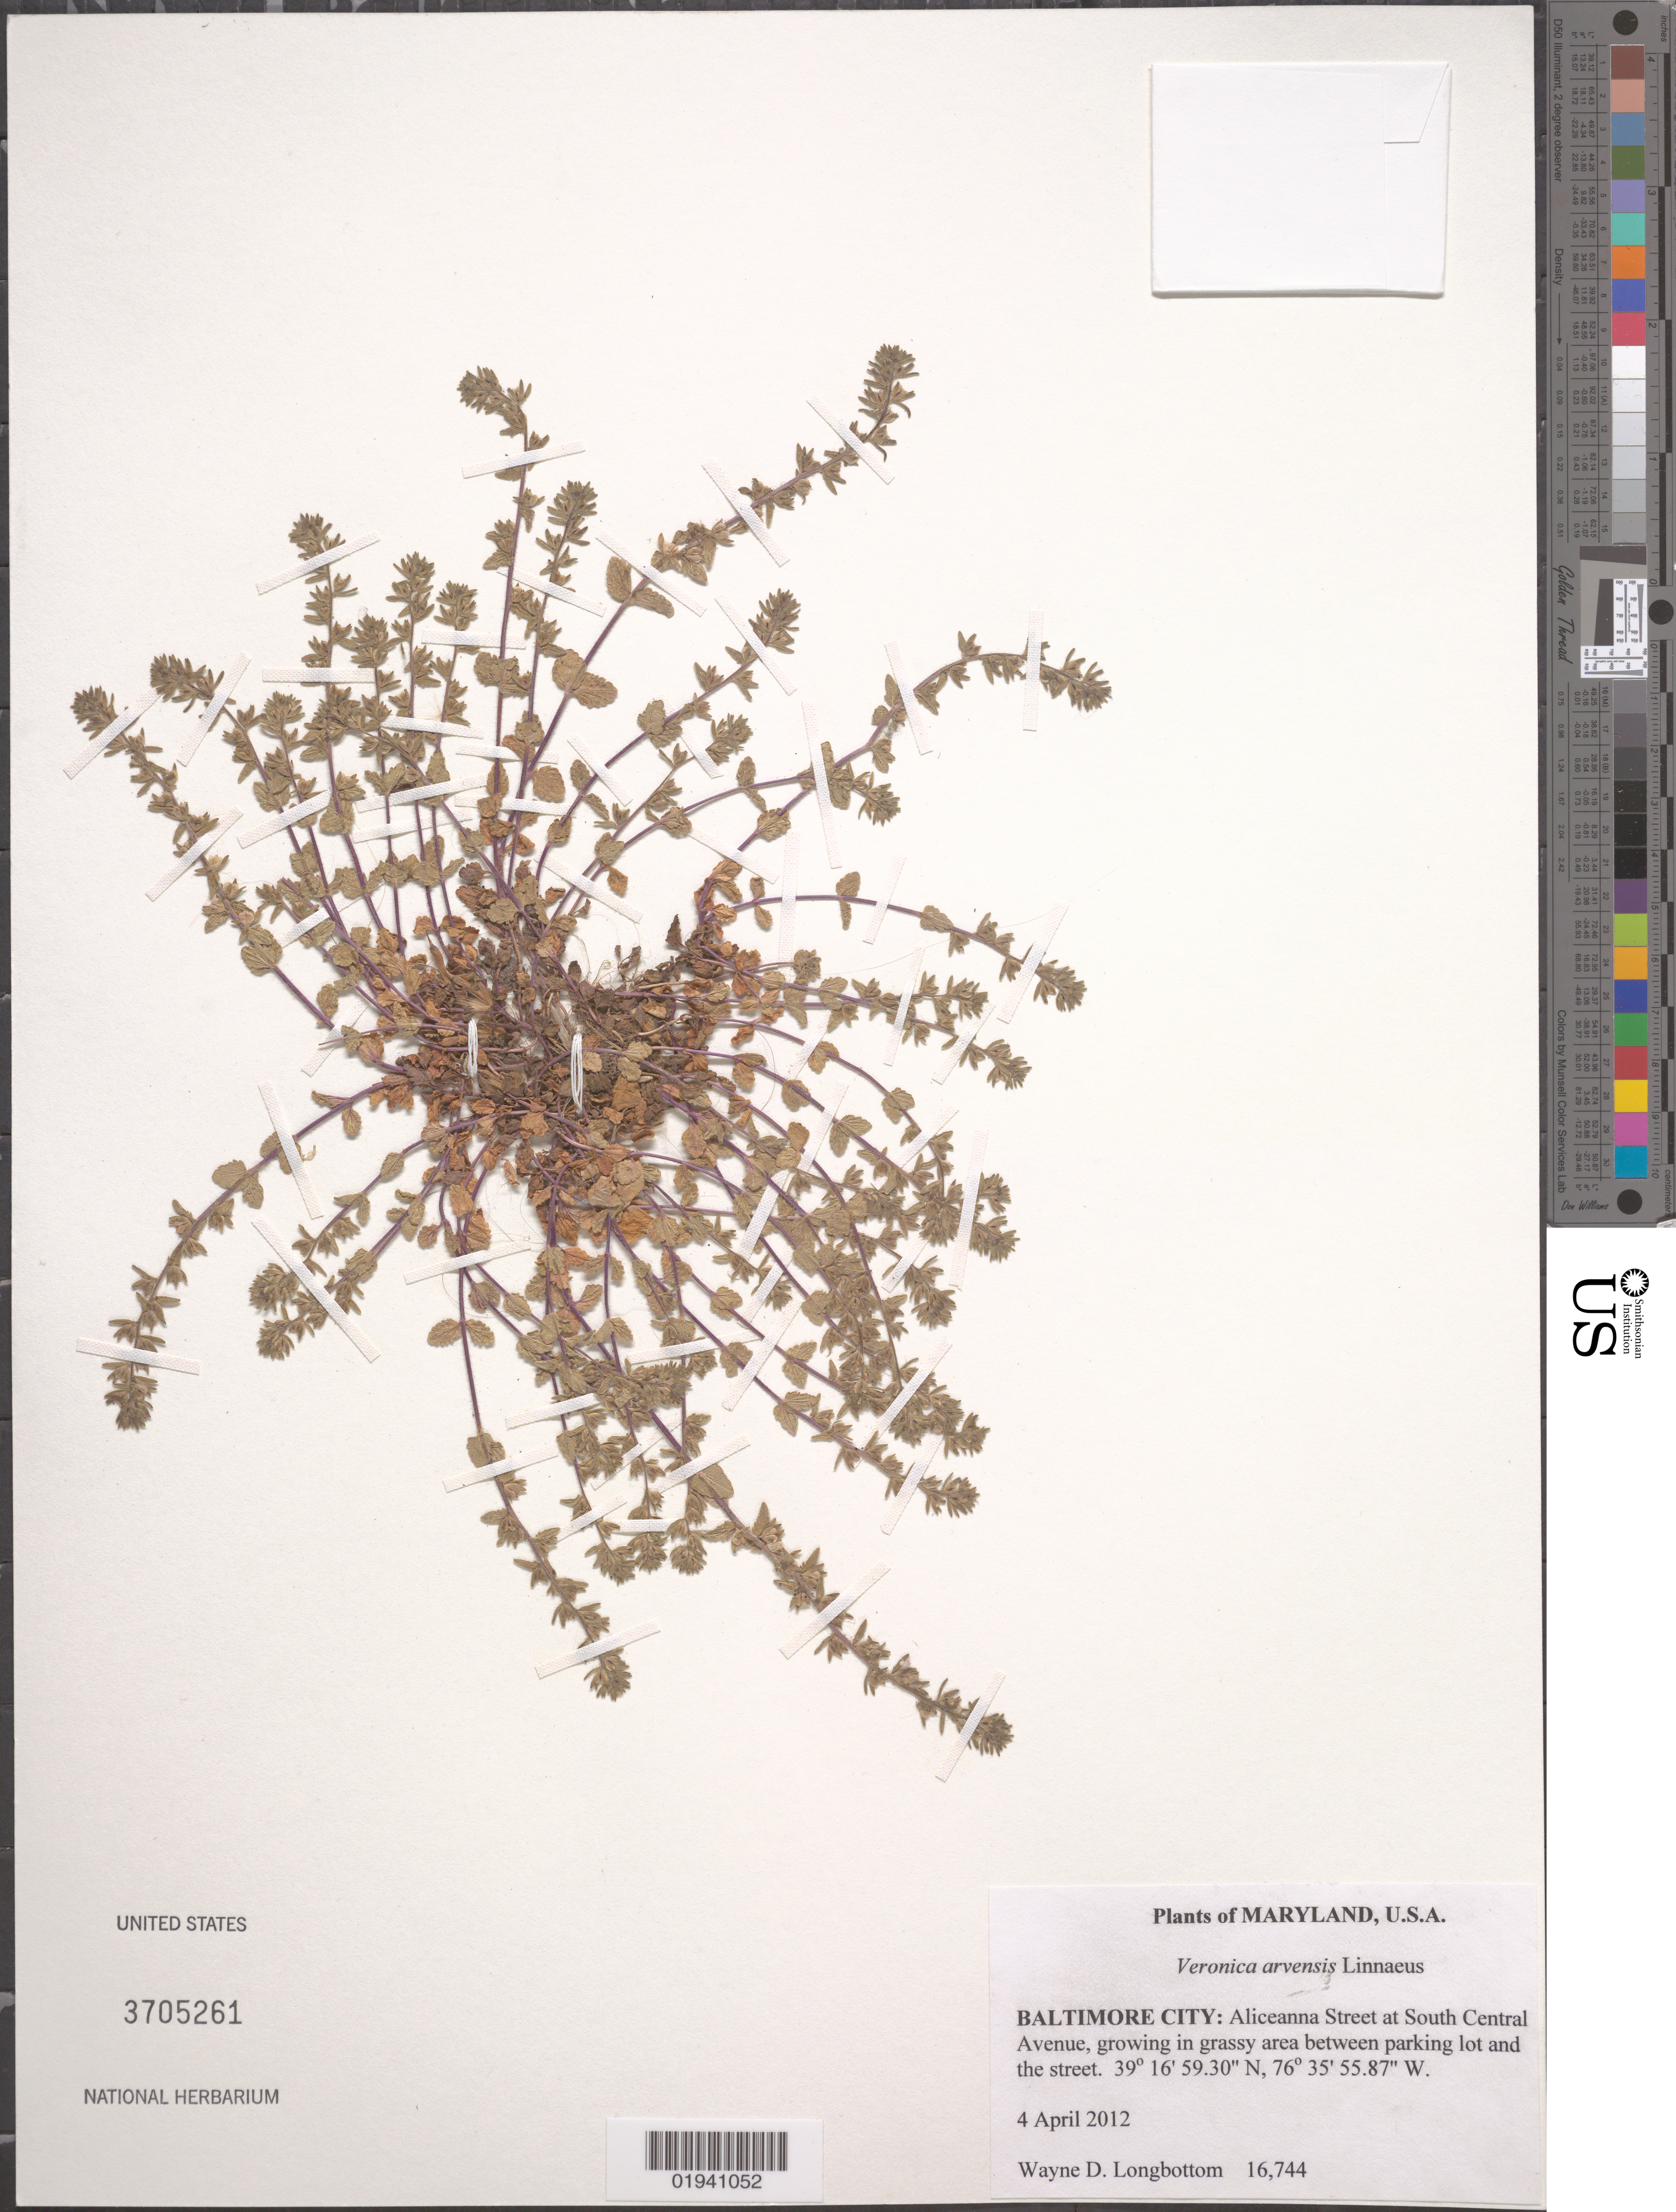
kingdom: Plantae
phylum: Tracheophyta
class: Magnoliopsida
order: Lamiales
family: Plantaginaceae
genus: Veronica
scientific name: Veronica arvensis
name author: L.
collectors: W. D. Longbottom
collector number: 16744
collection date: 2012-04-04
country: United States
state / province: Maryland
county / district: City of Baltimore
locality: Aliceanna Street at South Central Avenue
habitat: growing in grassy area between parking lot and the street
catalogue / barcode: US 3705261